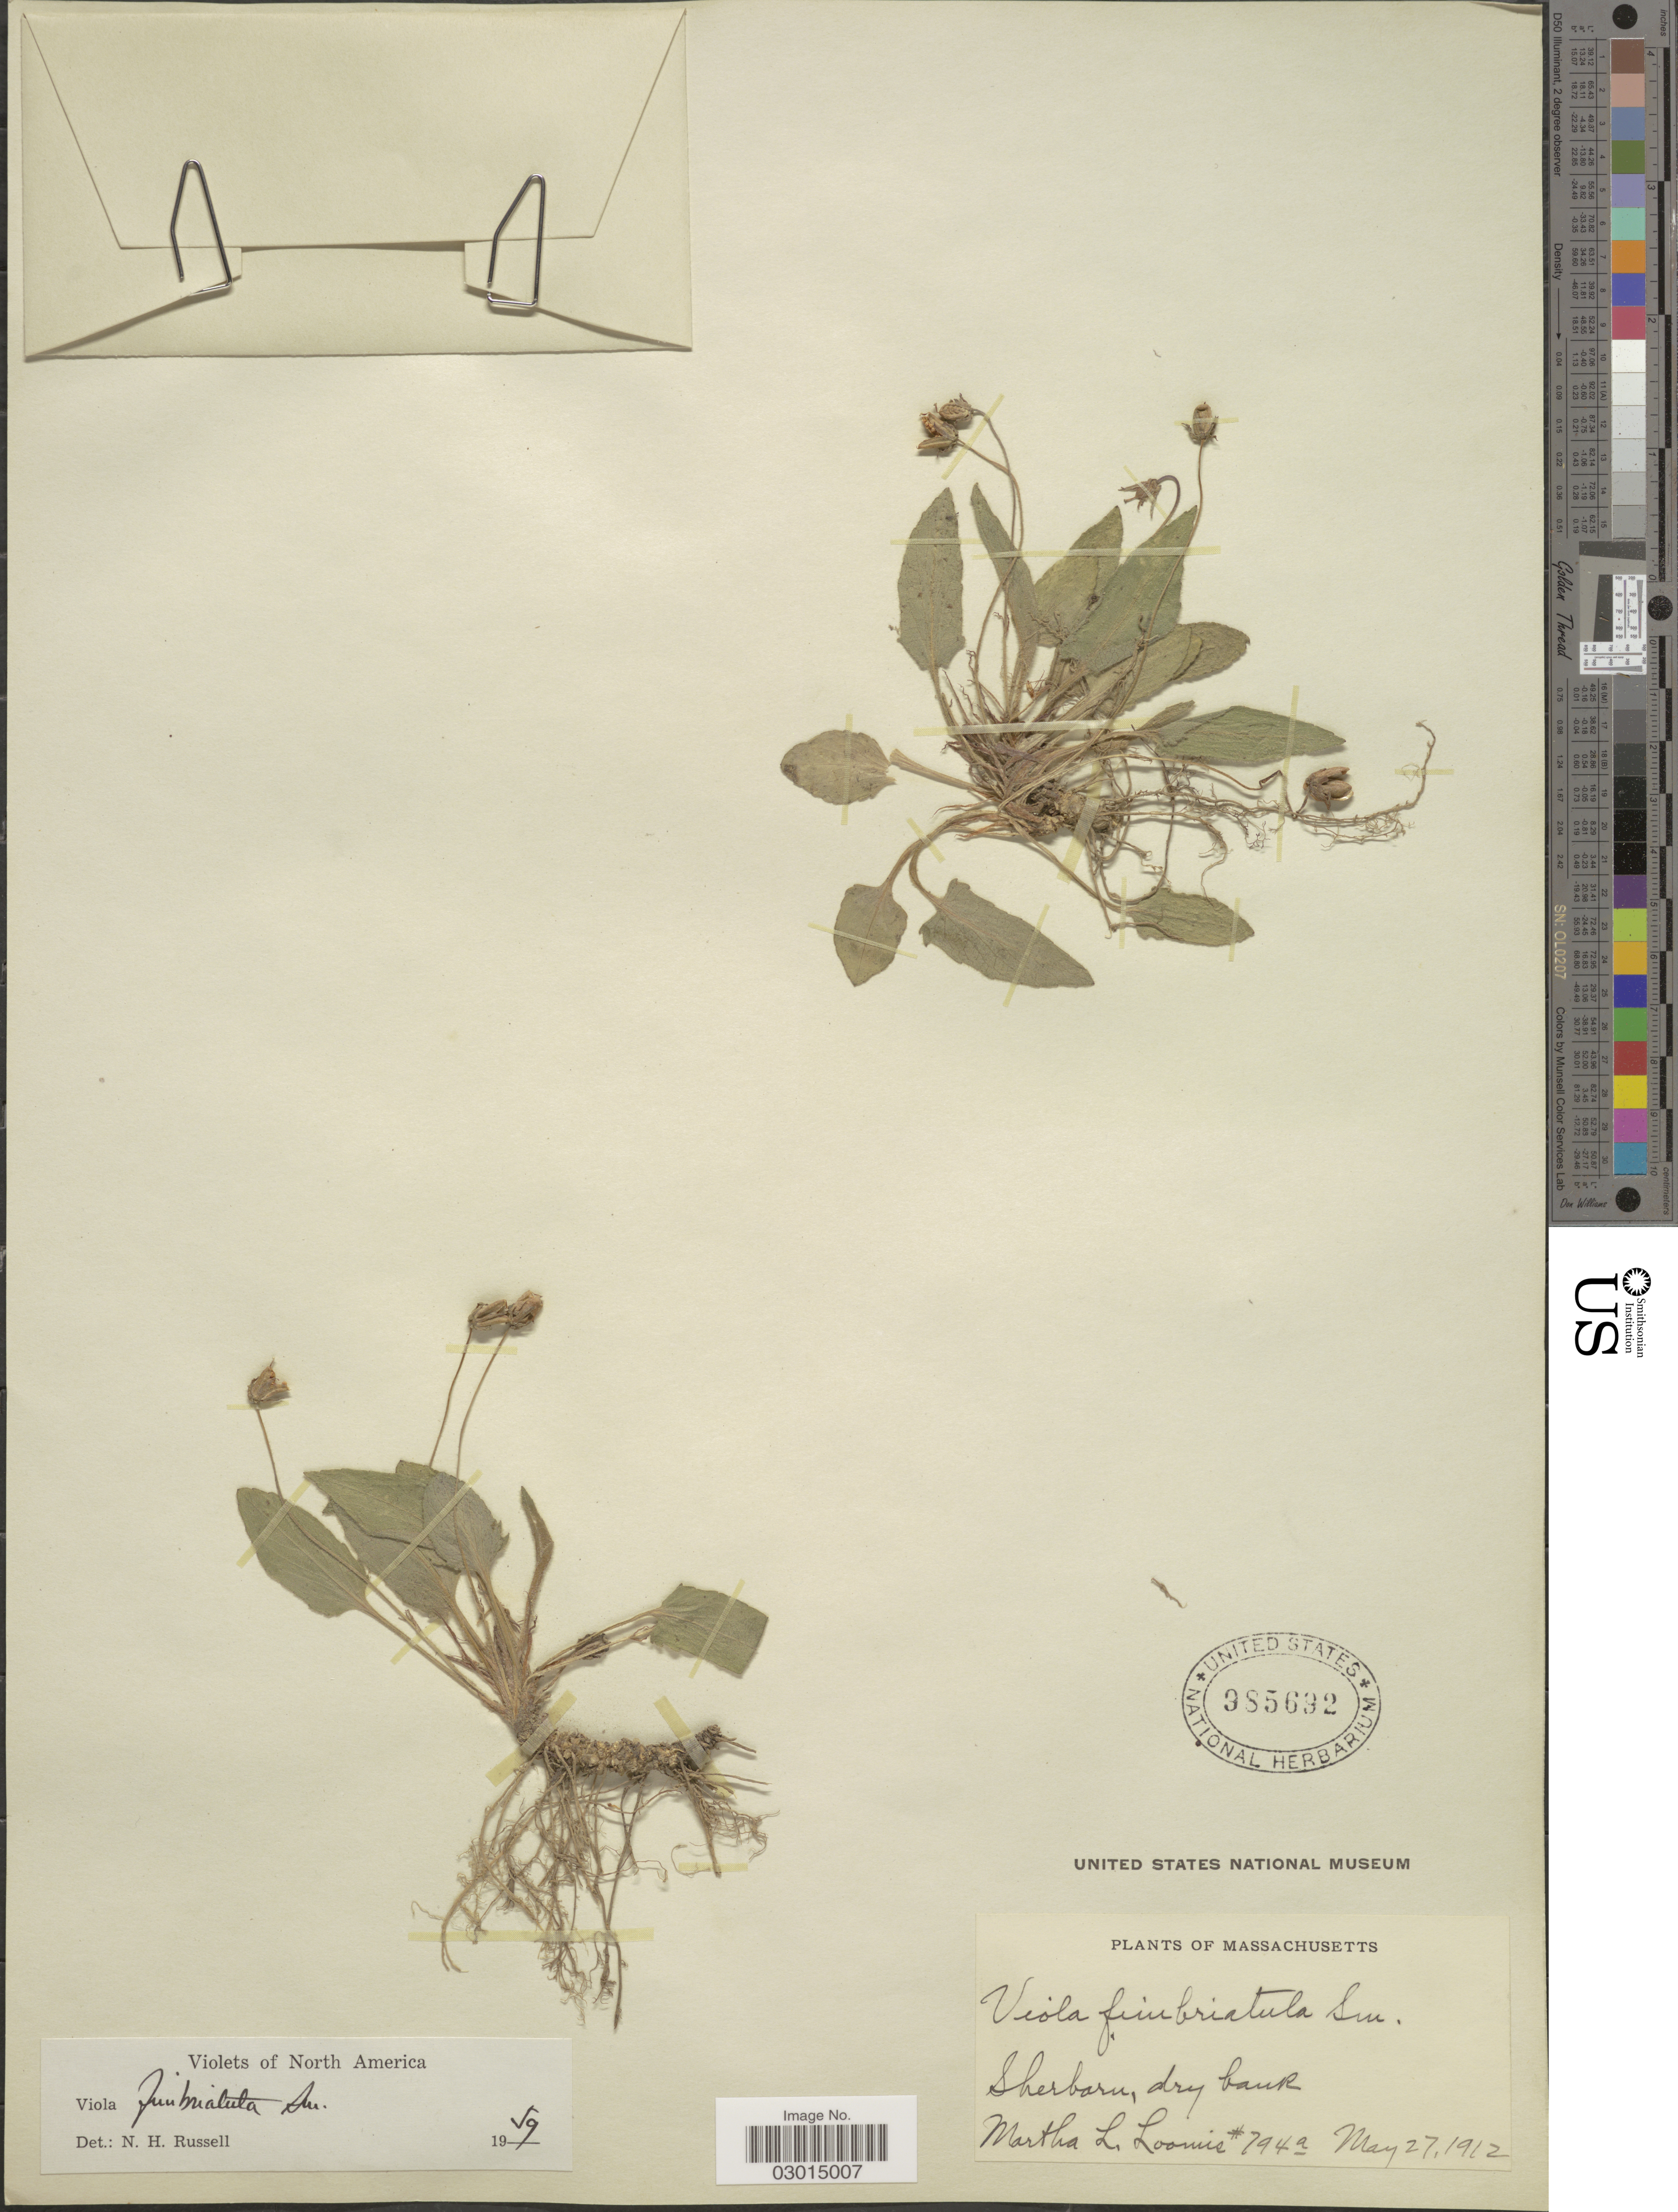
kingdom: Plantae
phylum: Tracheophyta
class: Magnoliopsida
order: Malpighiales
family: Violaceae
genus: Viola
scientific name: Viola fimbriatula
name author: Small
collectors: M. L. Loomis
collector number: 794a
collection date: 1912-05-27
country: United States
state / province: Massachusetts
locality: Sherbaru, dry bank.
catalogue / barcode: US 985692